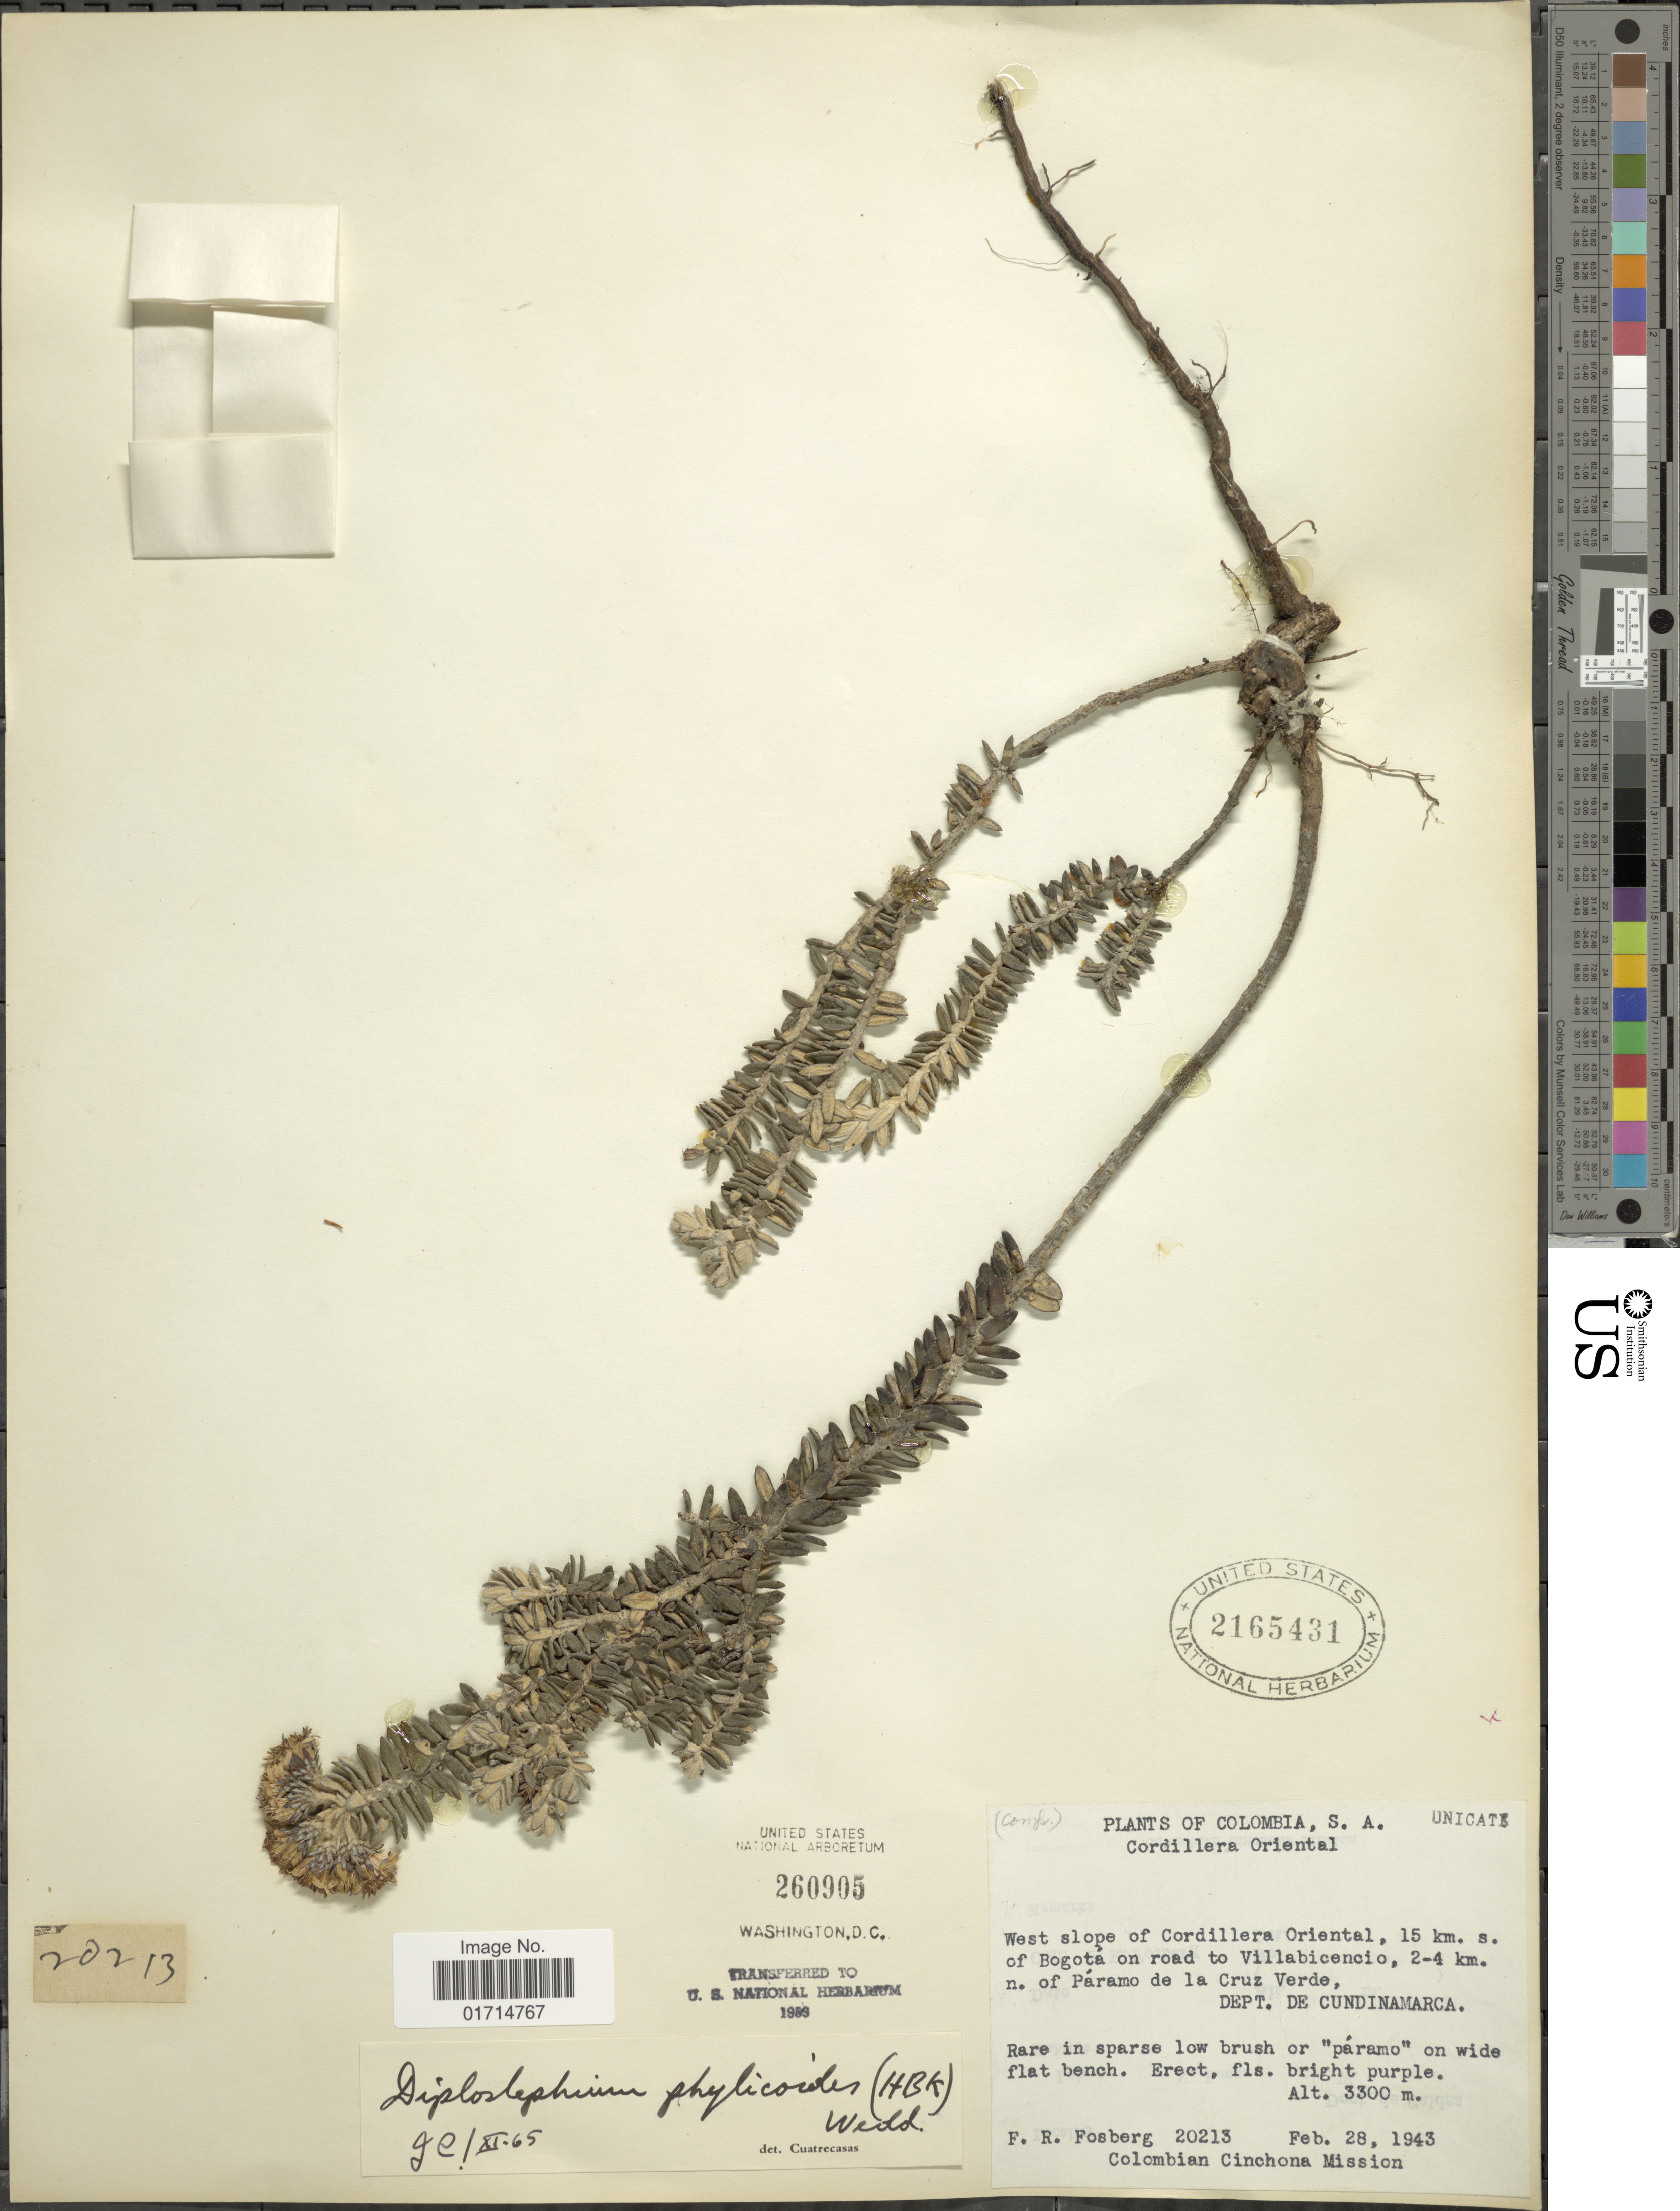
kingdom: Plantae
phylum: Tracheophyta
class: Magnoliopsida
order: Asterales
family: Asteraceae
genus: Diplostephium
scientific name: Diplostephium phylicoides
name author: (Kunth) Wedd.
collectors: F. R. Fosberg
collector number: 20213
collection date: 1943-02-28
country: Colombia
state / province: Cundinamarca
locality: West slope of Cordillera Oriental, 15 km. s. of Bogota on road to Villabicencio, 2-4 km. n. of Paramo de la Cruz Verde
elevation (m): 3300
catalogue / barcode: US 2165431